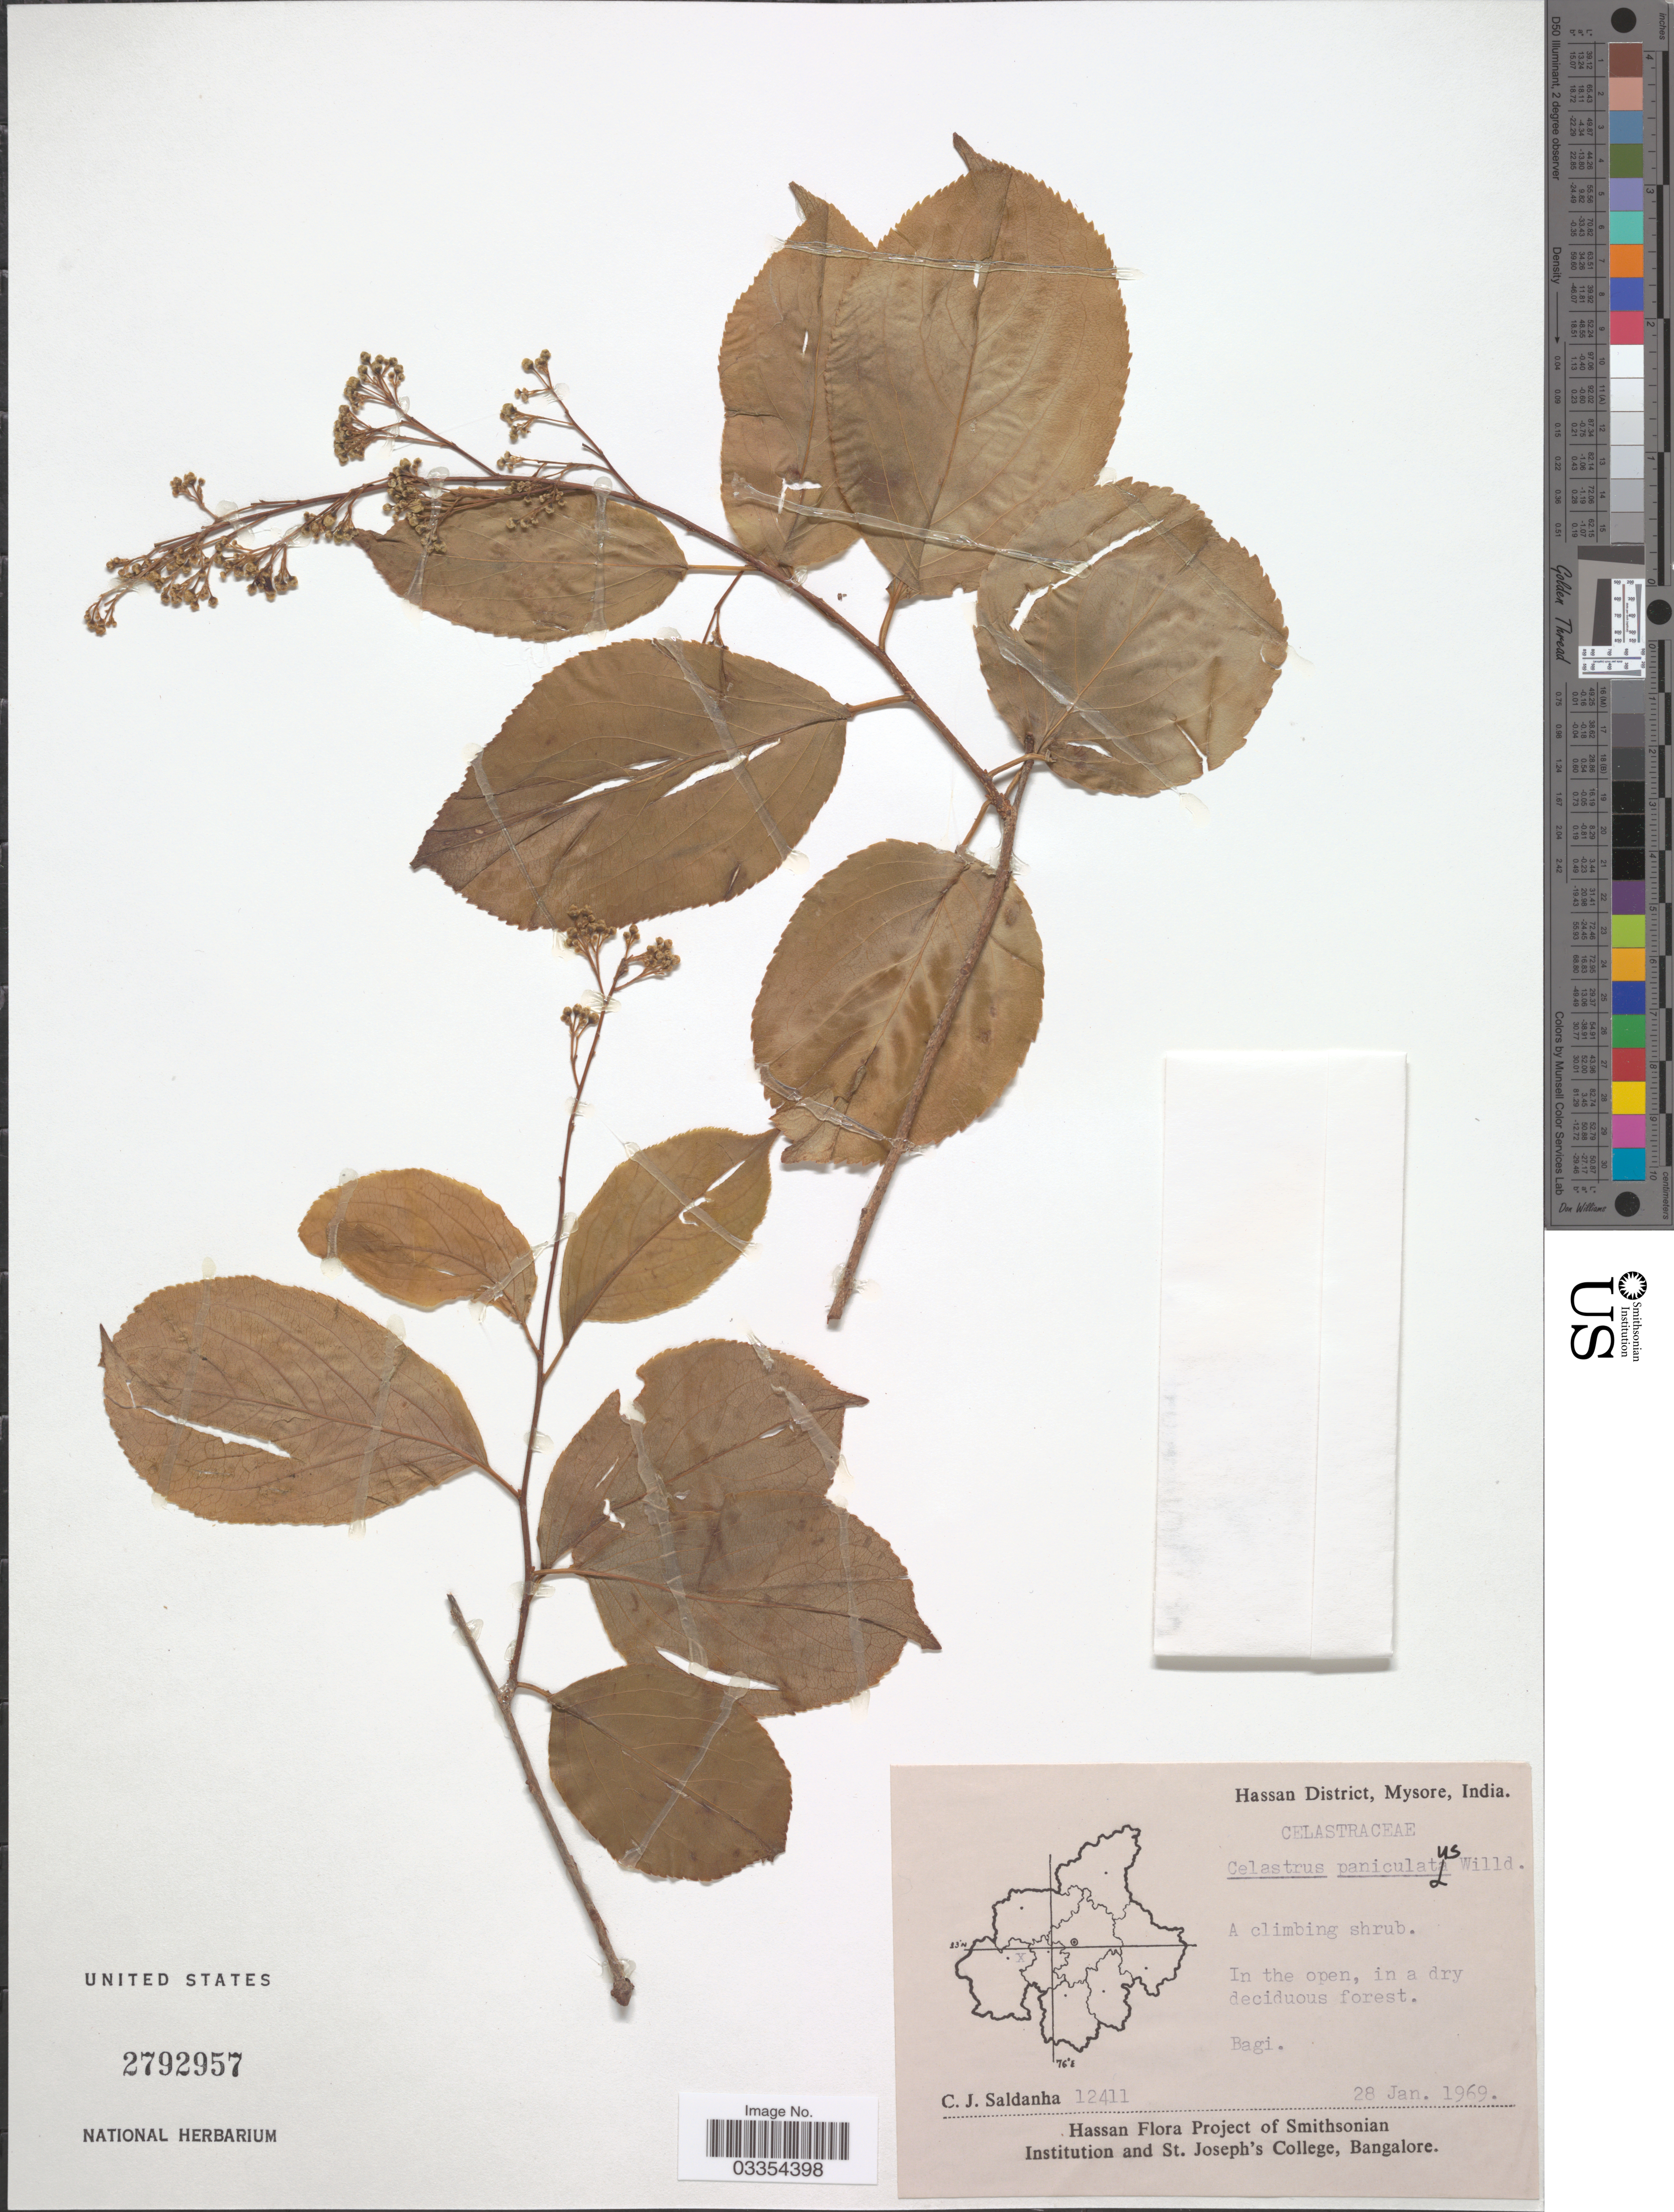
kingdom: Plantae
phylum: Tracheophyta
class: Magnoliopsida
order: Celastrales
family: Celastraceae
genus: Celastrus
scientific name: Celastrus paniculatus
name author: Willd.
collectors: C. J. Saldanha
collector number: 12411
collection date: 1969-01-28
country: India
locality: Hassan District, Mysore. Bagi.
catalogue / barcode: US 2792957